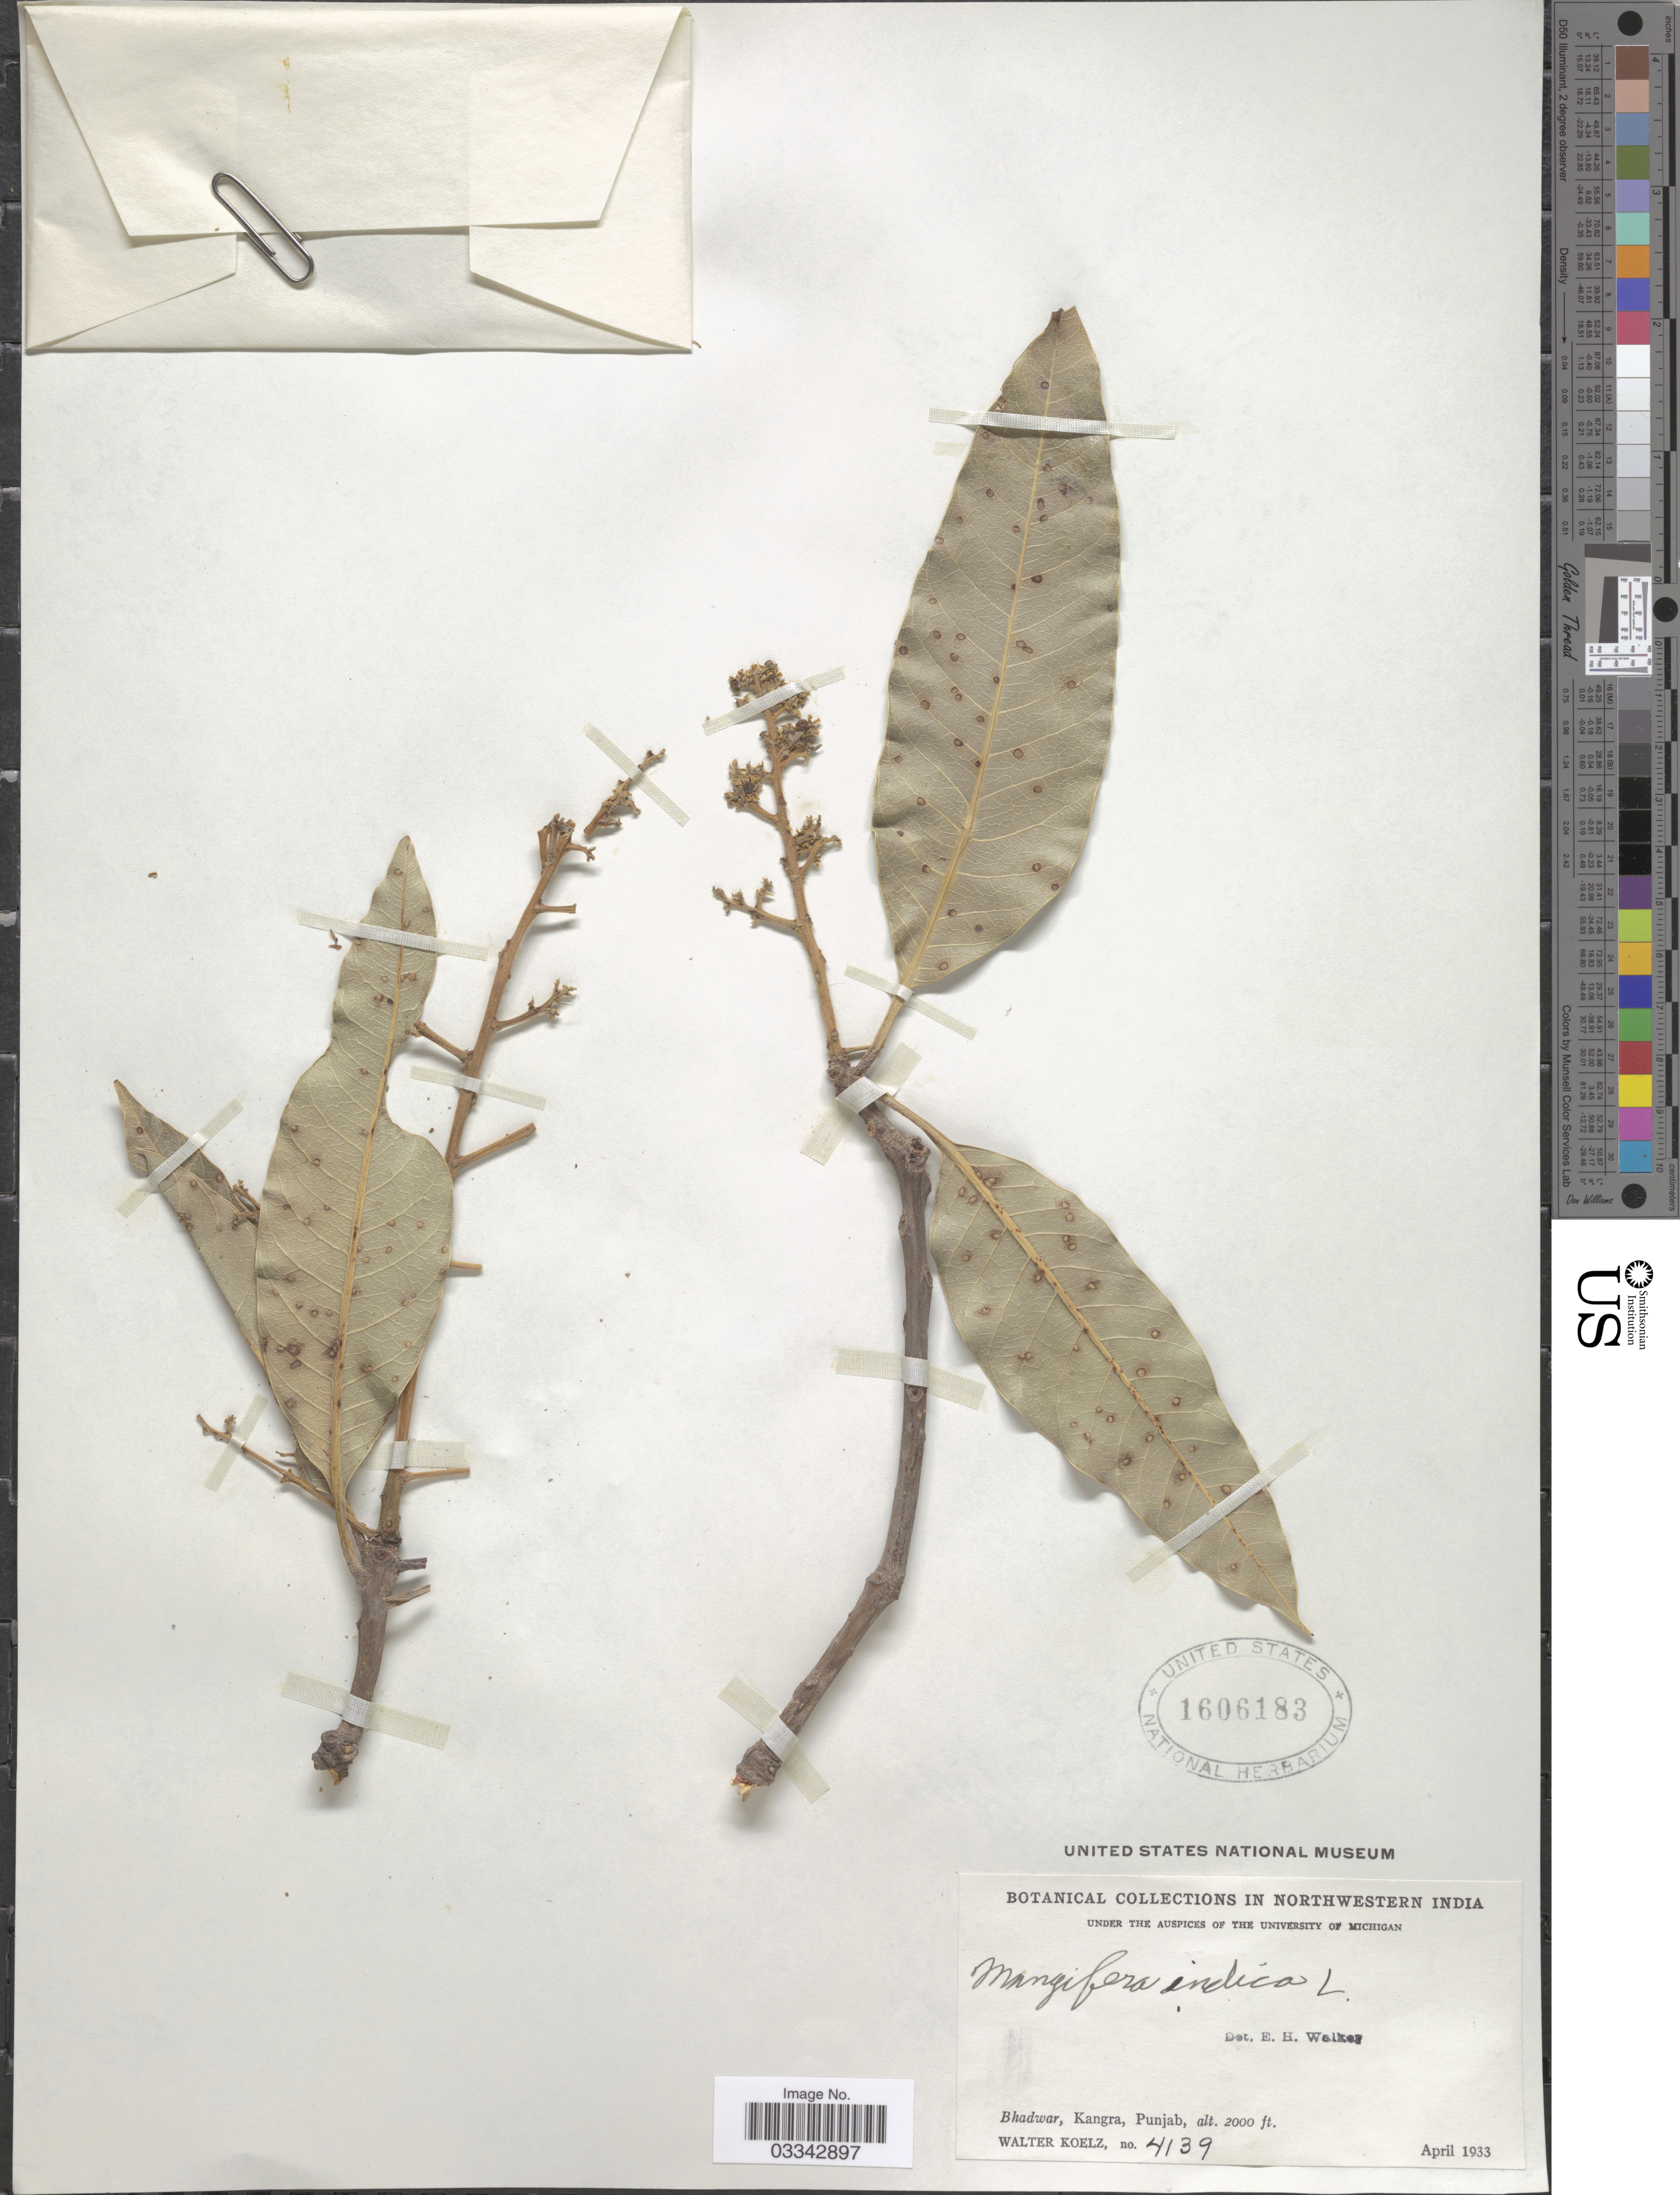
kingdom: Plantae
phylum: Tracheophyta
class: Magnoliopsida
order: Sapindales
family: Anacardiaceae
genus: Mangifera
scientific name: Mangifera indica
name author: L.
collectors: W. N. Koelz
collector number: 4139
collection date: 1933-04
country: India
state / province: Himachal Pradesh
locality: Northwestern India. Bhadwar, Kangra.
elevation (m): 610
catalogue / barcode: US 1606183